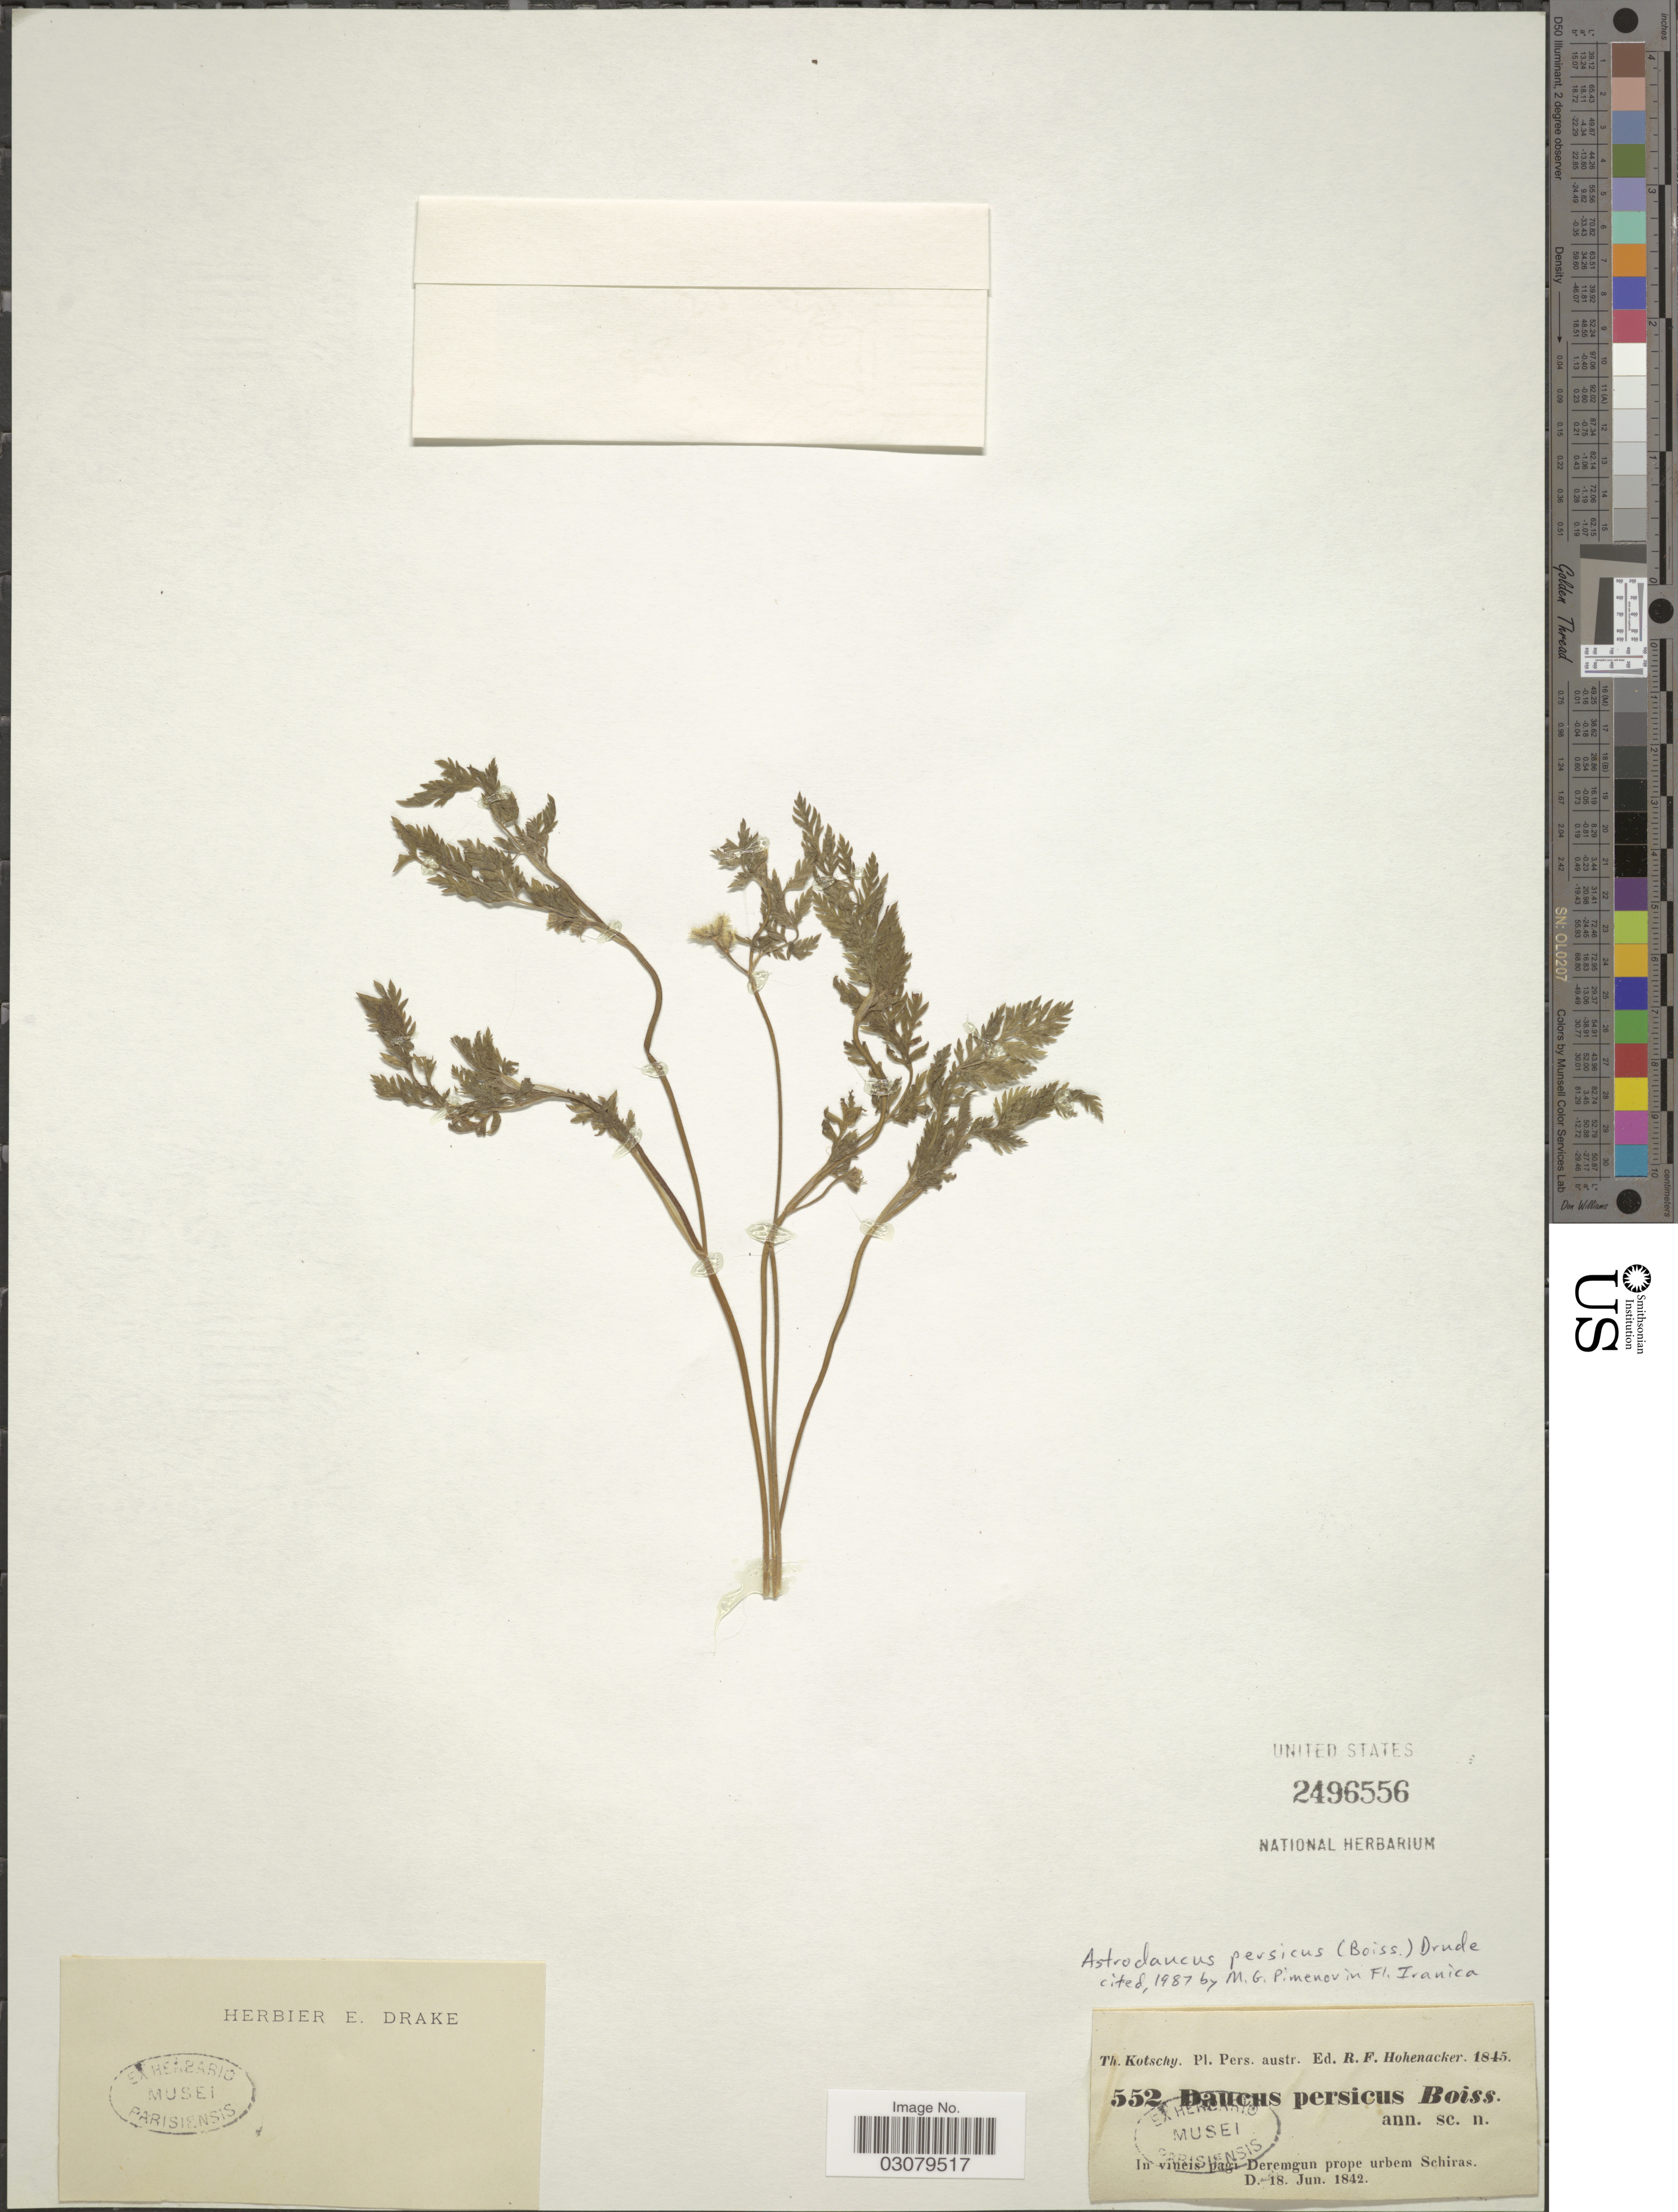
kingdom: Plantae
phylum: Tracheophyta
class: Magnoliopsida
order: Apiales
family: Apiaceae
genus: Astrodaucus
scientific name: Astrodaucus persicus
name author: (Boiss.) Drude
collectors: K. G. Kotschy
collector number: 552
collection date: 1842-06-18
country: Iran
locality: Pers. austr. In vineis pagi Deremgun prope urbem Schiras.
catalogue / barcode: US 2496556